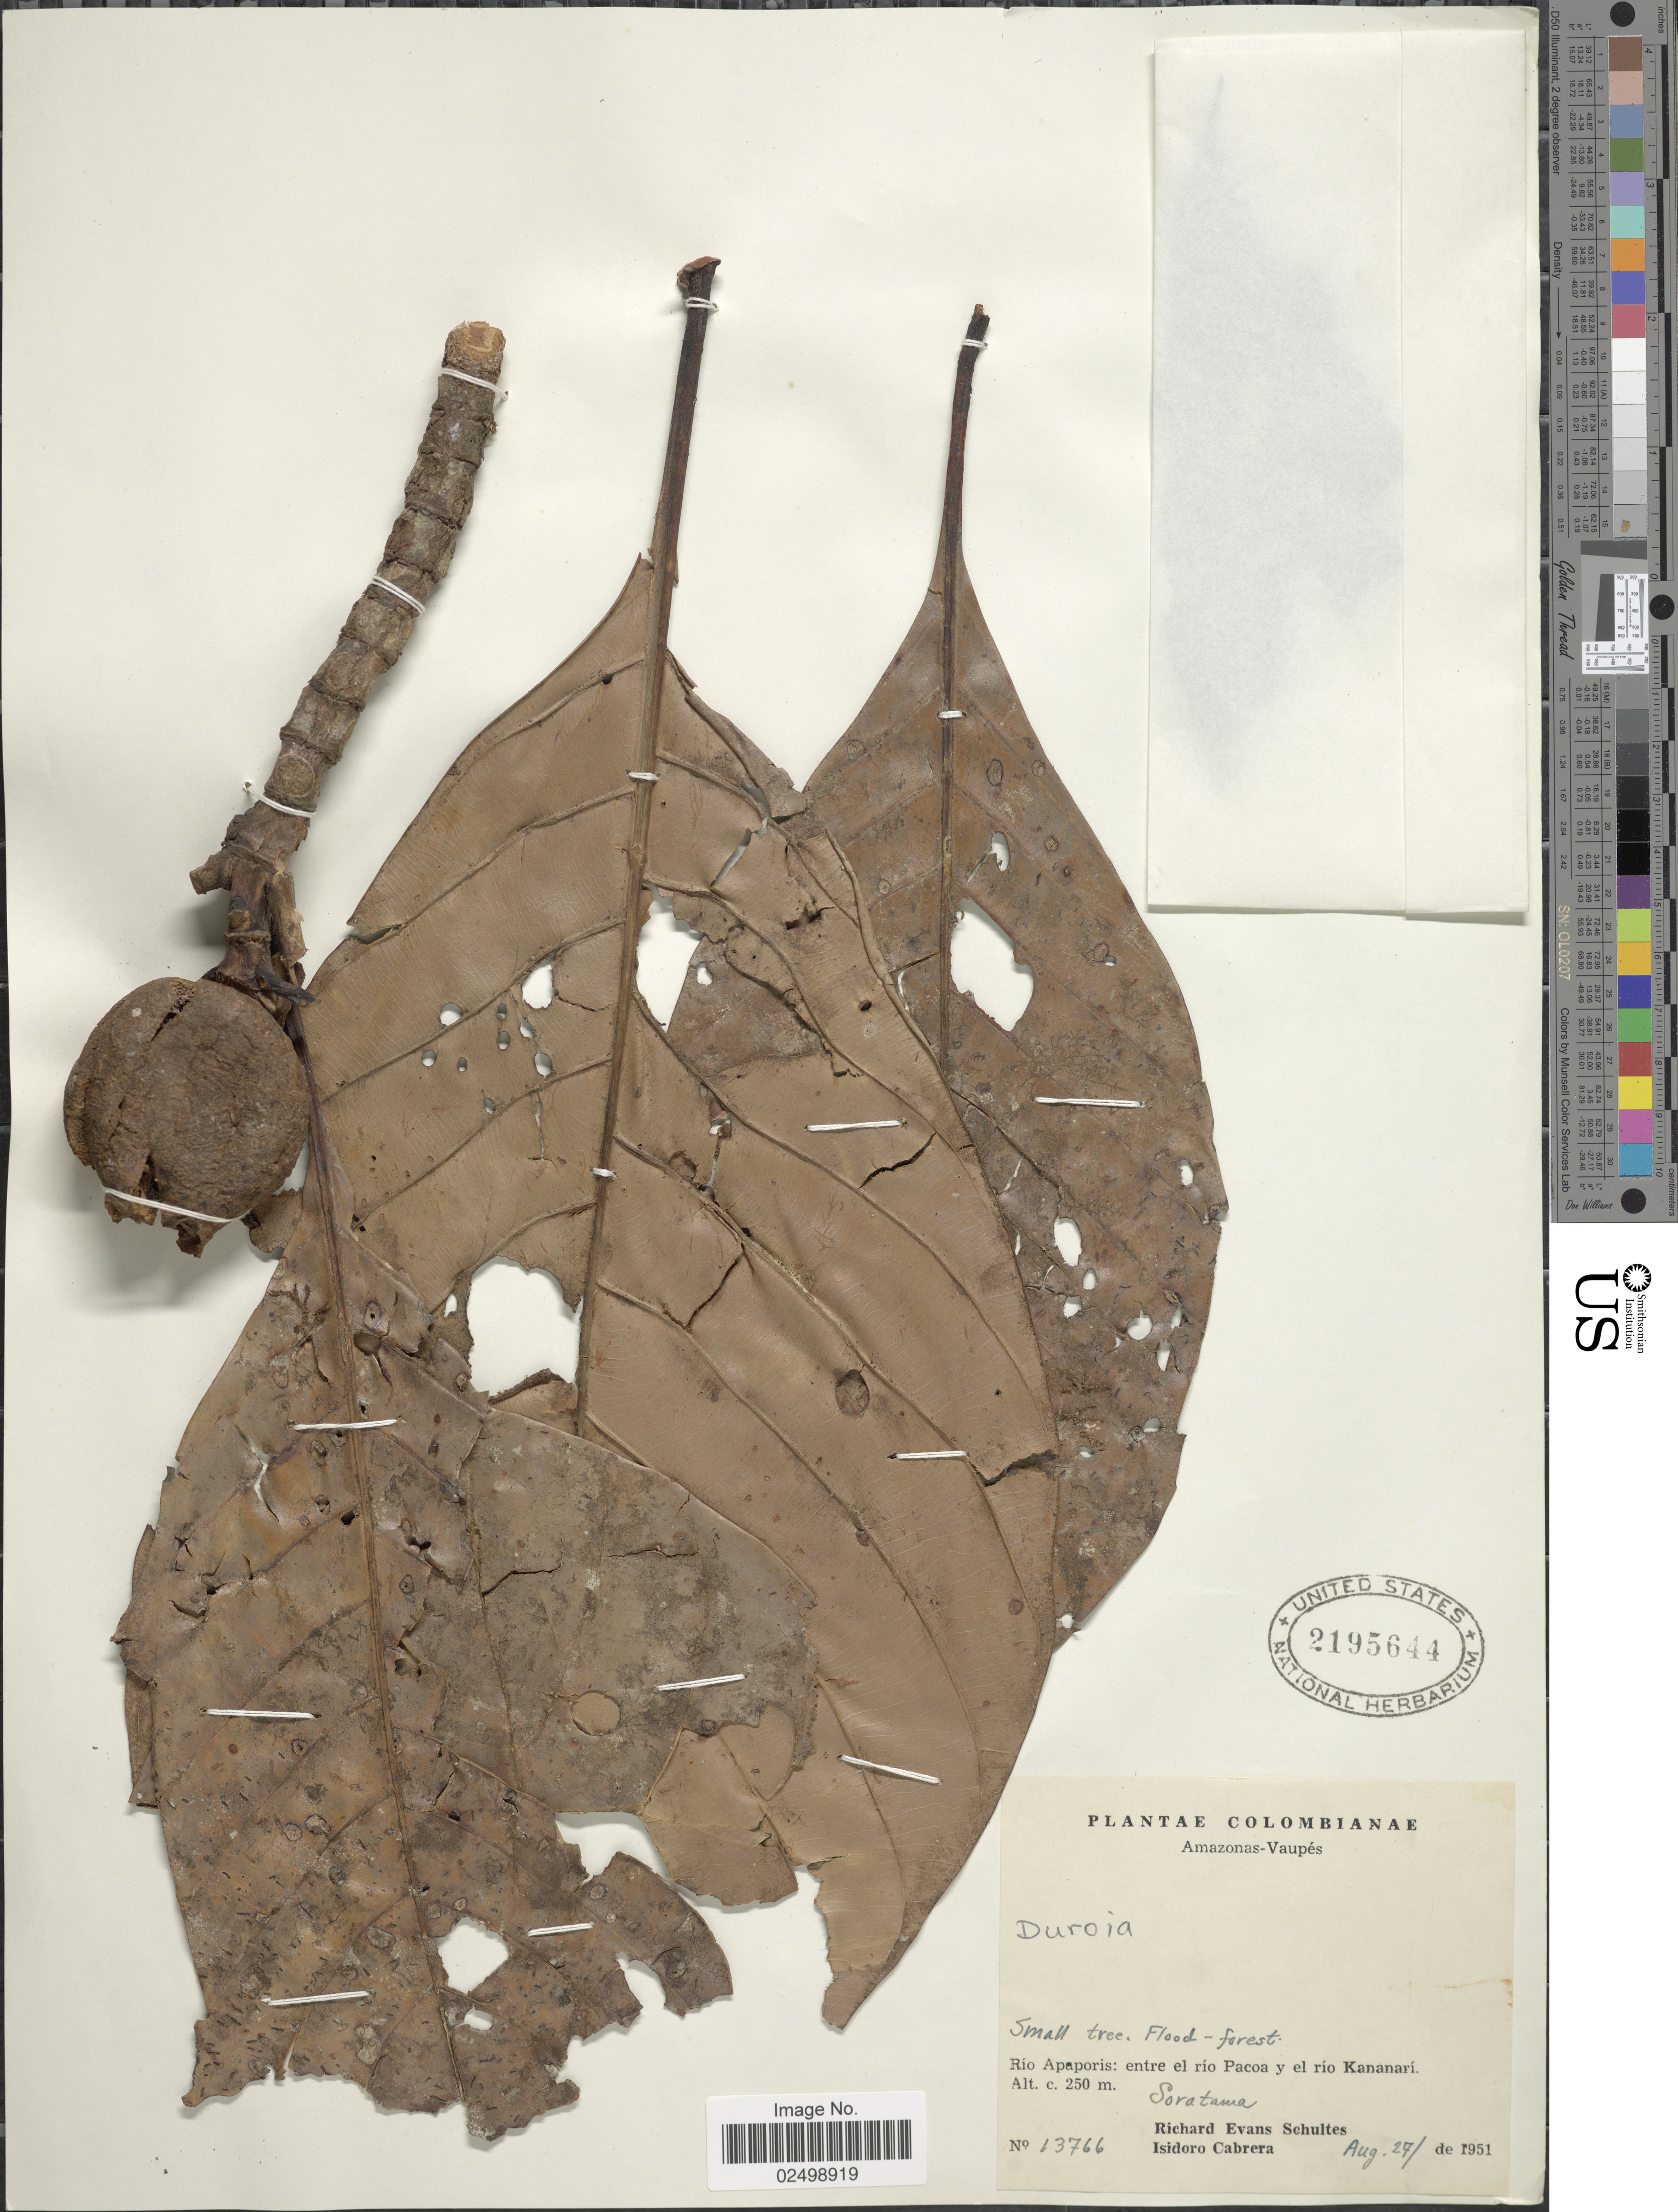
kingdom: Plantae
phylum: Tracheophyta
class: Magnoliopsida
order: Gentianales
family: Rubiaceae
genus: Duroia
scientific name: Duroia sp.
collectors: R. E. Schultes & I. Cabrera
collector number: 13766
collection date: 1951-08-27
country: Venezuela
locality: Amazonas-Vaupés, Río Apaporis: entre el río Pacoa y el río Kananarí, Soratama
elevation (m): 250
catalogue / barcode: US 2195644